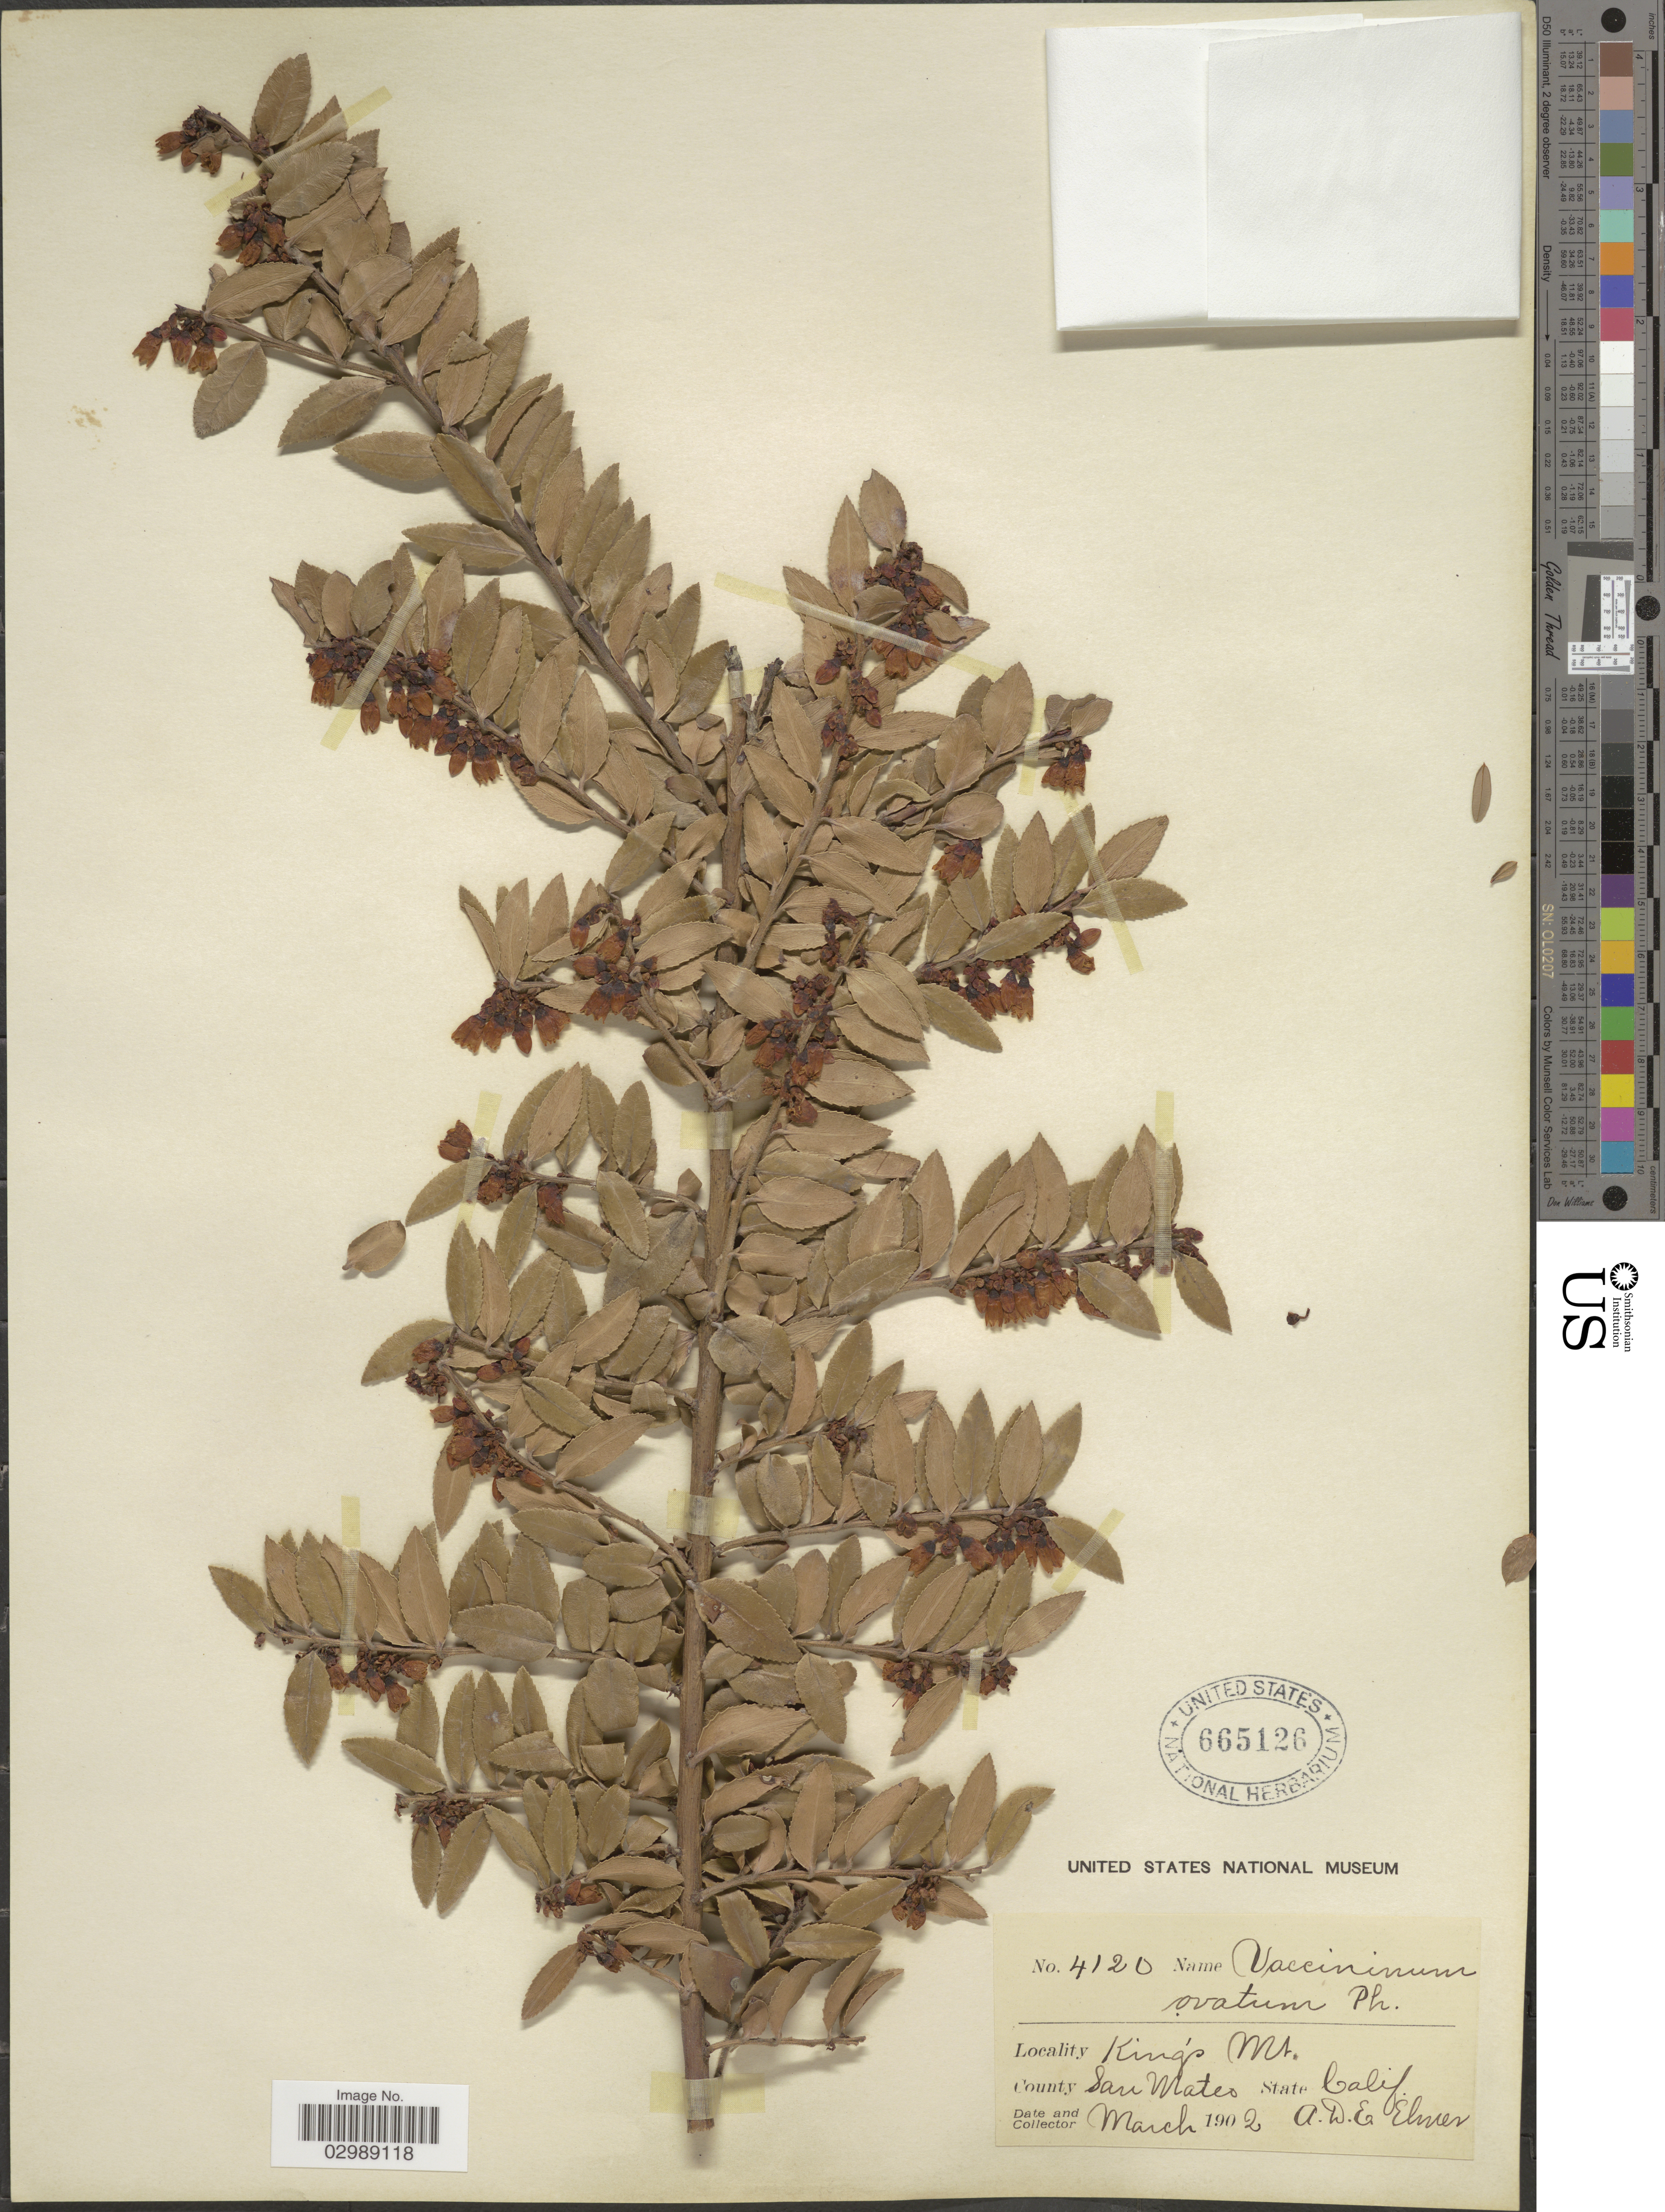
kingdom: Plantae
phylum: Tracheophyta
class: Magnoliopsida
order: Ericales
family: Ericaceae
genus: Vaccinium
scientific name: Vaccinium ovatum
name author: Pursh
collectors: A. D. E. Elmer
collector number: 4120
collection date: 1902-03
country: United States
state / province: California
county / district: San Mateo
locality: King's Mt. County San Mateo.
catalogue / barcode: US 665126